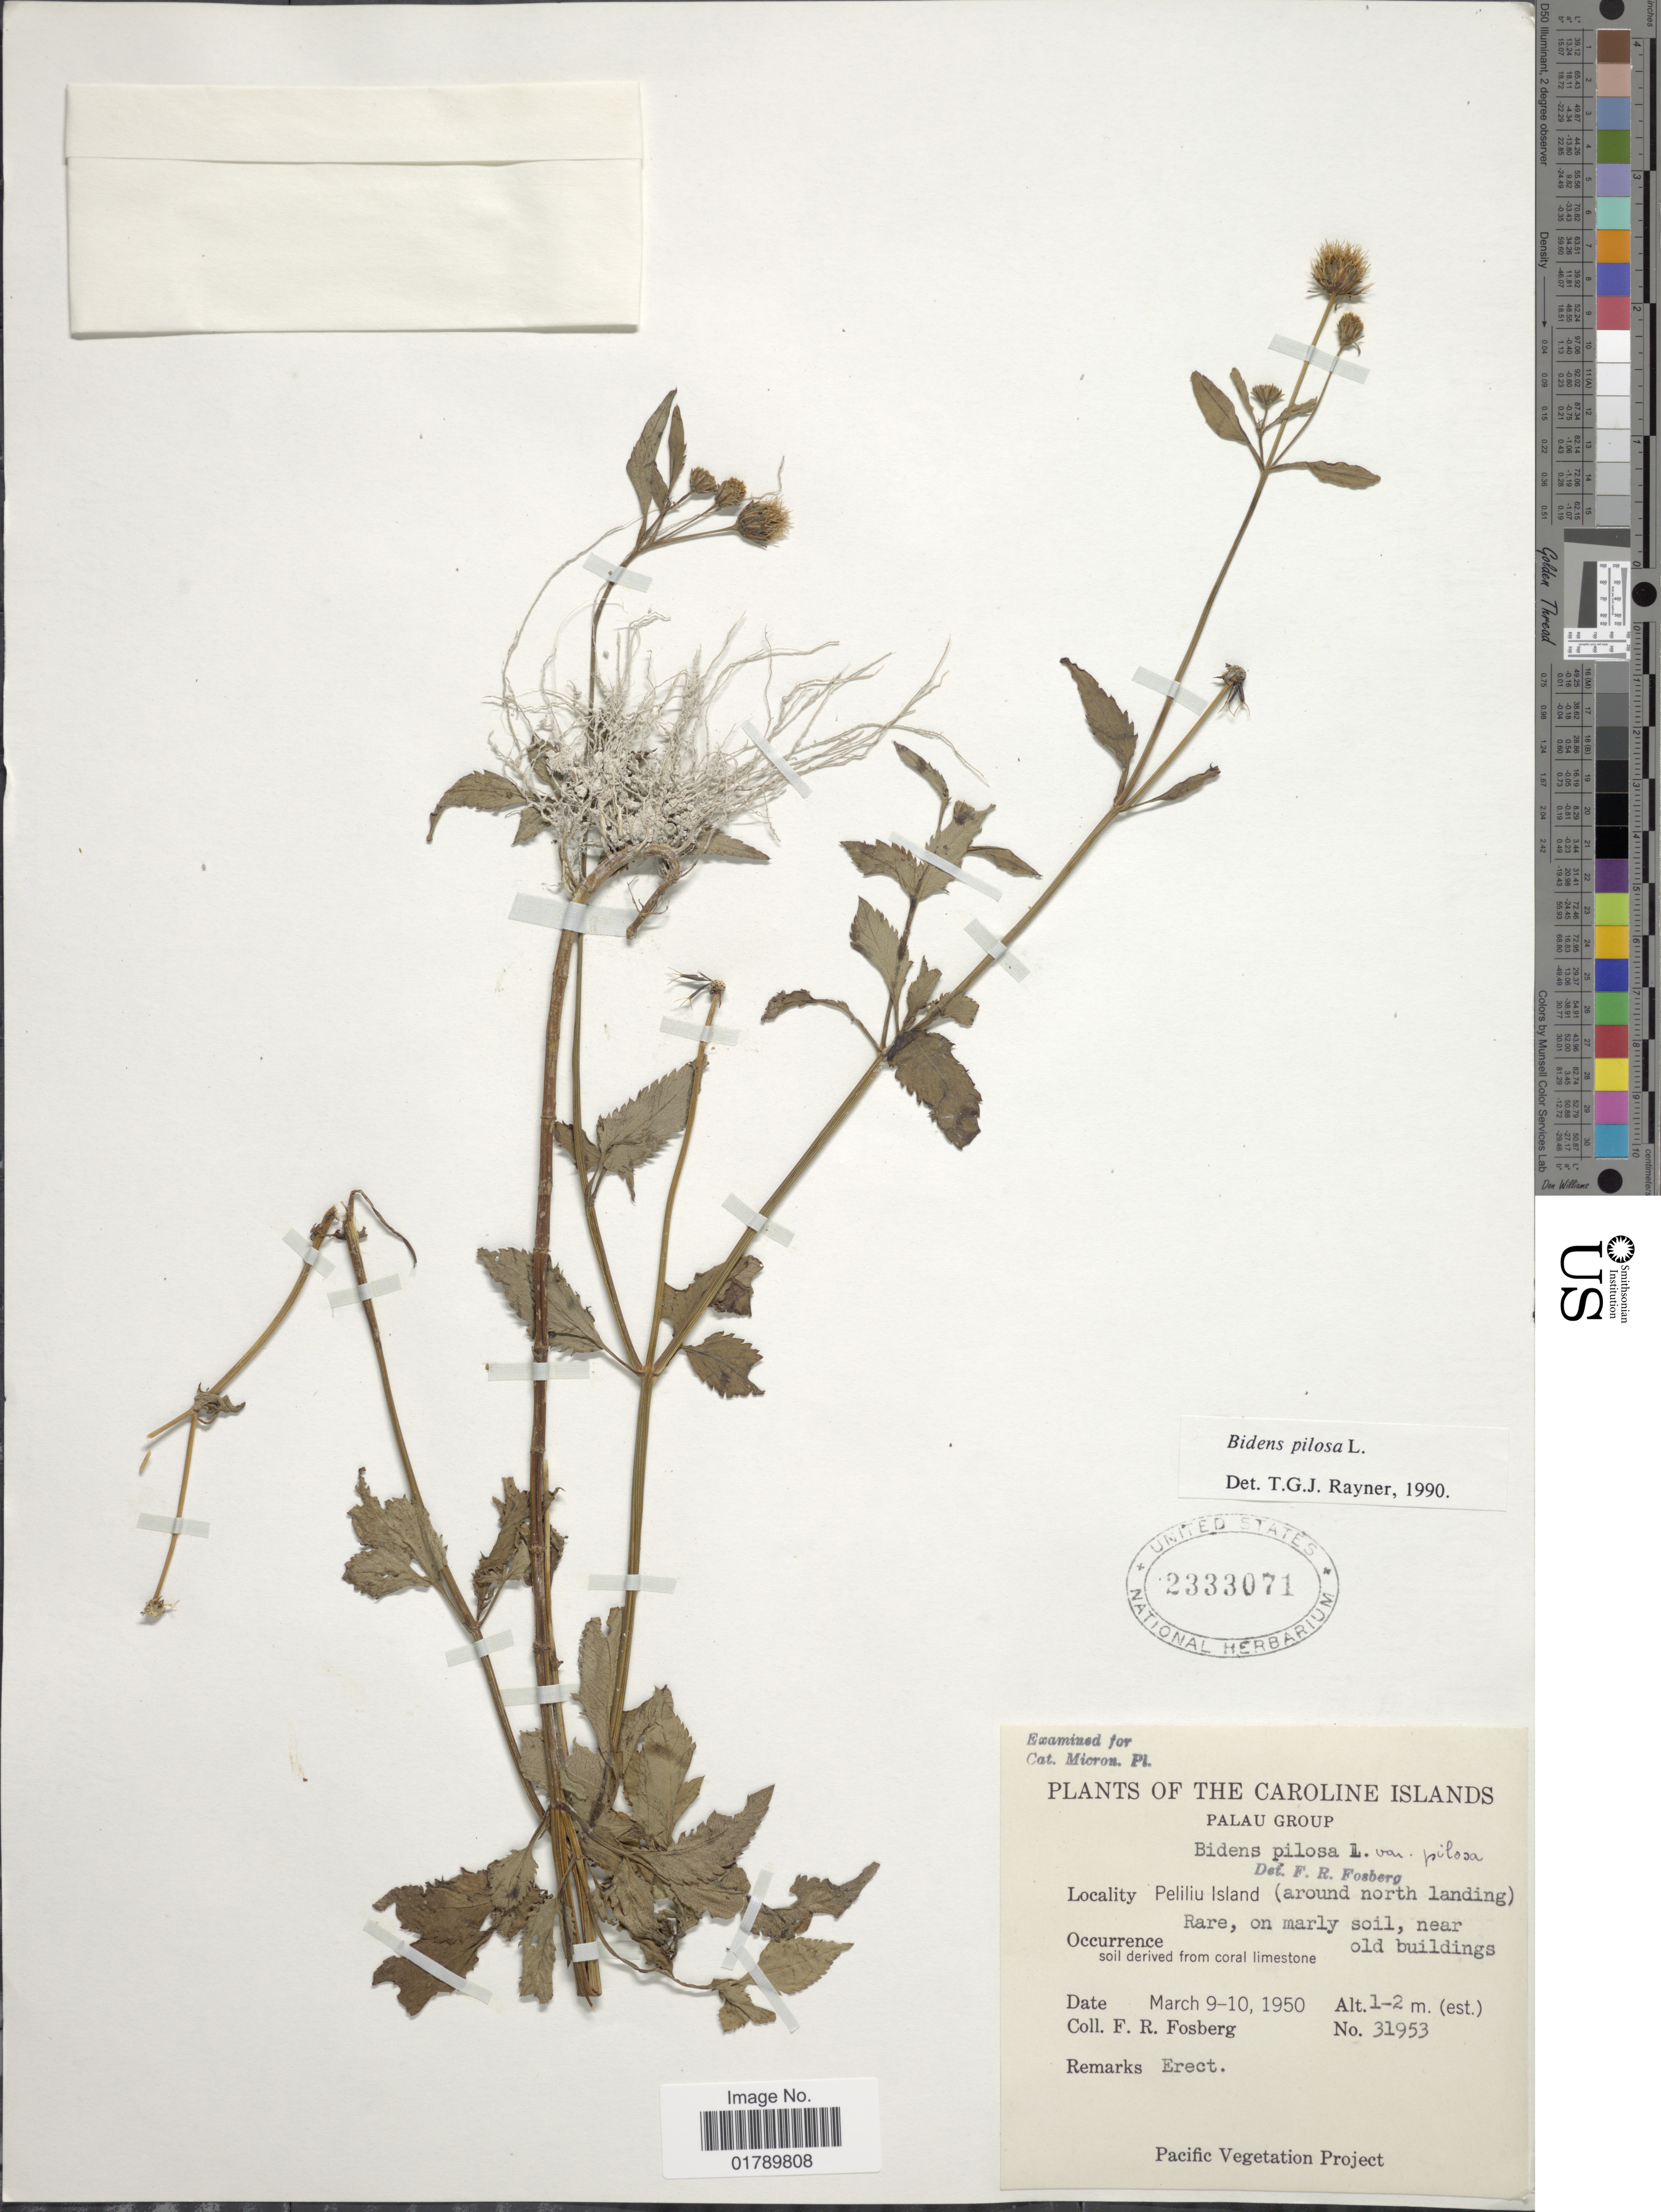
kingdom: Plantae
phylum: Tracheophyta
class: Magnoliopsida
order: Asterales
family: Asteraceae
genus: Bidens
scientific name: Bidens pilosa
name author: L.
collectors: F. R. Fosberg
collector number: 31953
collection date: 1950-03-09/1950-03-10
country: Palau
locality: Palau Group. Peliliu Island (around north landing)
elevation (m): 1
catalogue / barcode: US 2333071